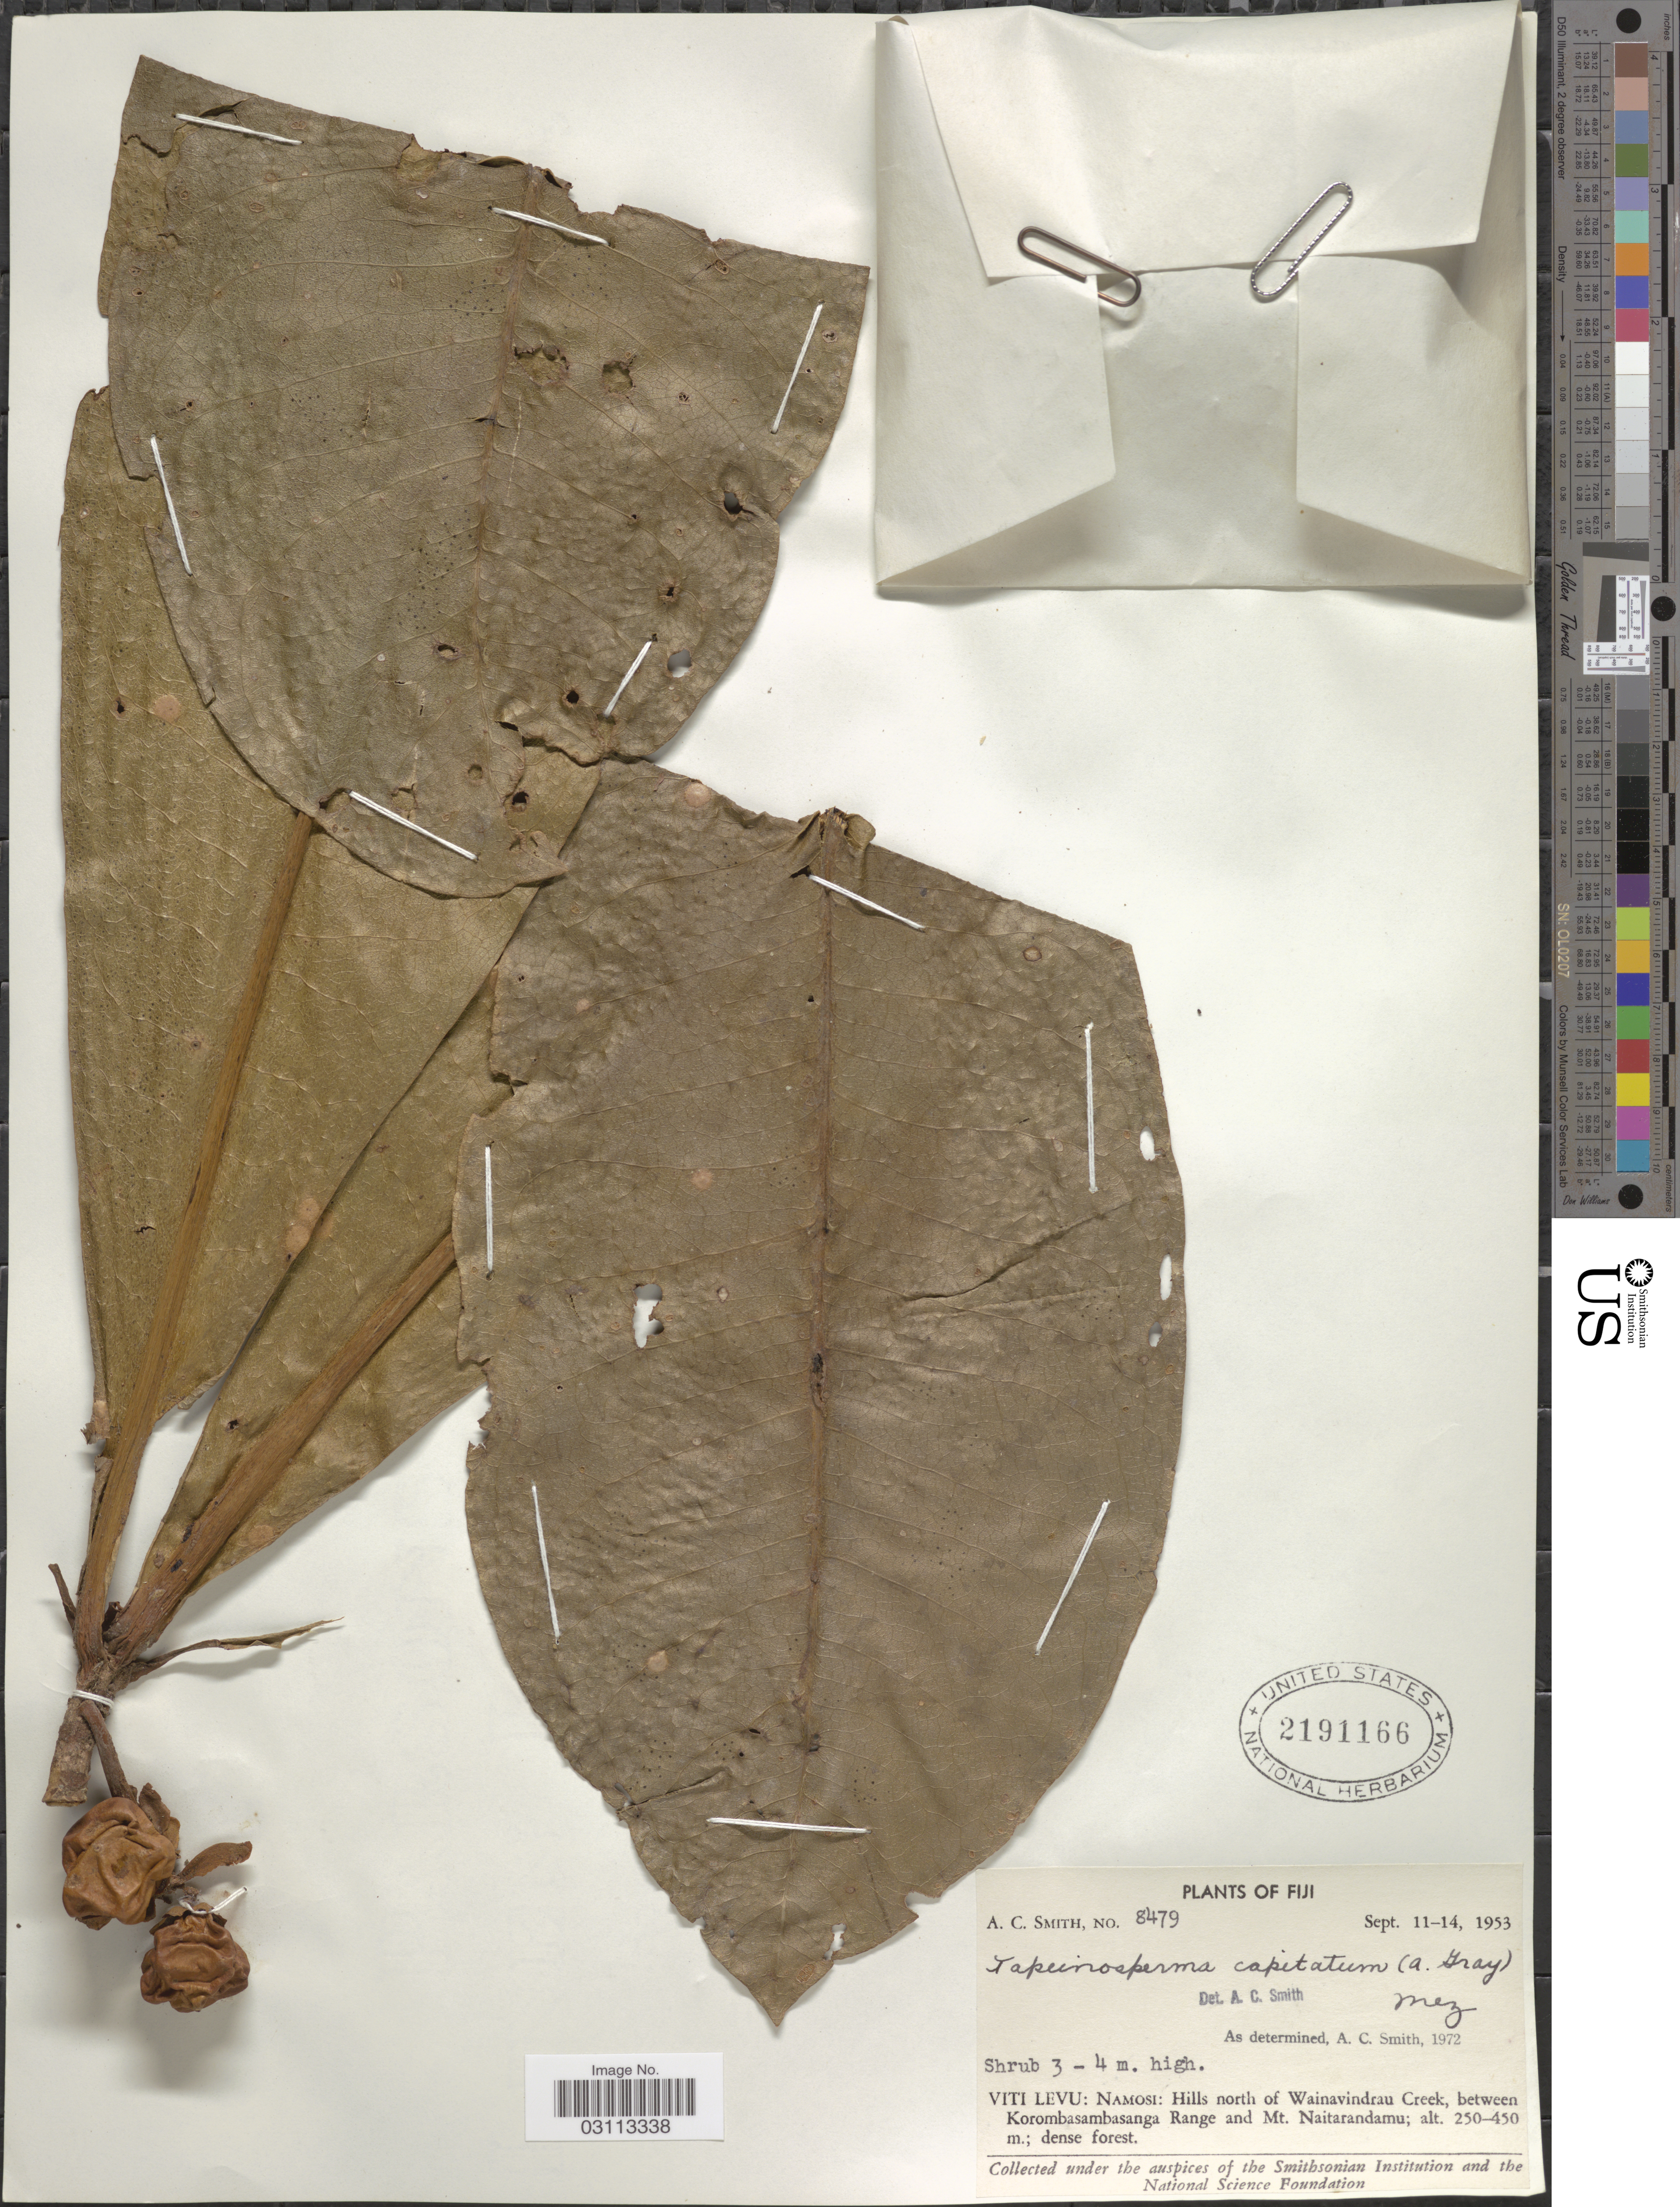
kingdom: Plantae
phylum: Tracheophyta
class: Magnoliopsida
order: Ericales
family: Primulaceae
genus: Tapeinosperma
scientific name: Tapeinosperma capitatum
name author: (A. Gray) Mez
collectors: A. C. Smith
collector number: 8479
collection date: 1953-09-11/1953-09-14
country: Fiji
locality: Viti Levu: Namosi: Hills north of Wainavindrau Creek, between Korombasambasanga Range and Mt. Naitarandamu.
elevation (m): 250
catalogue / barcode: US 2191166